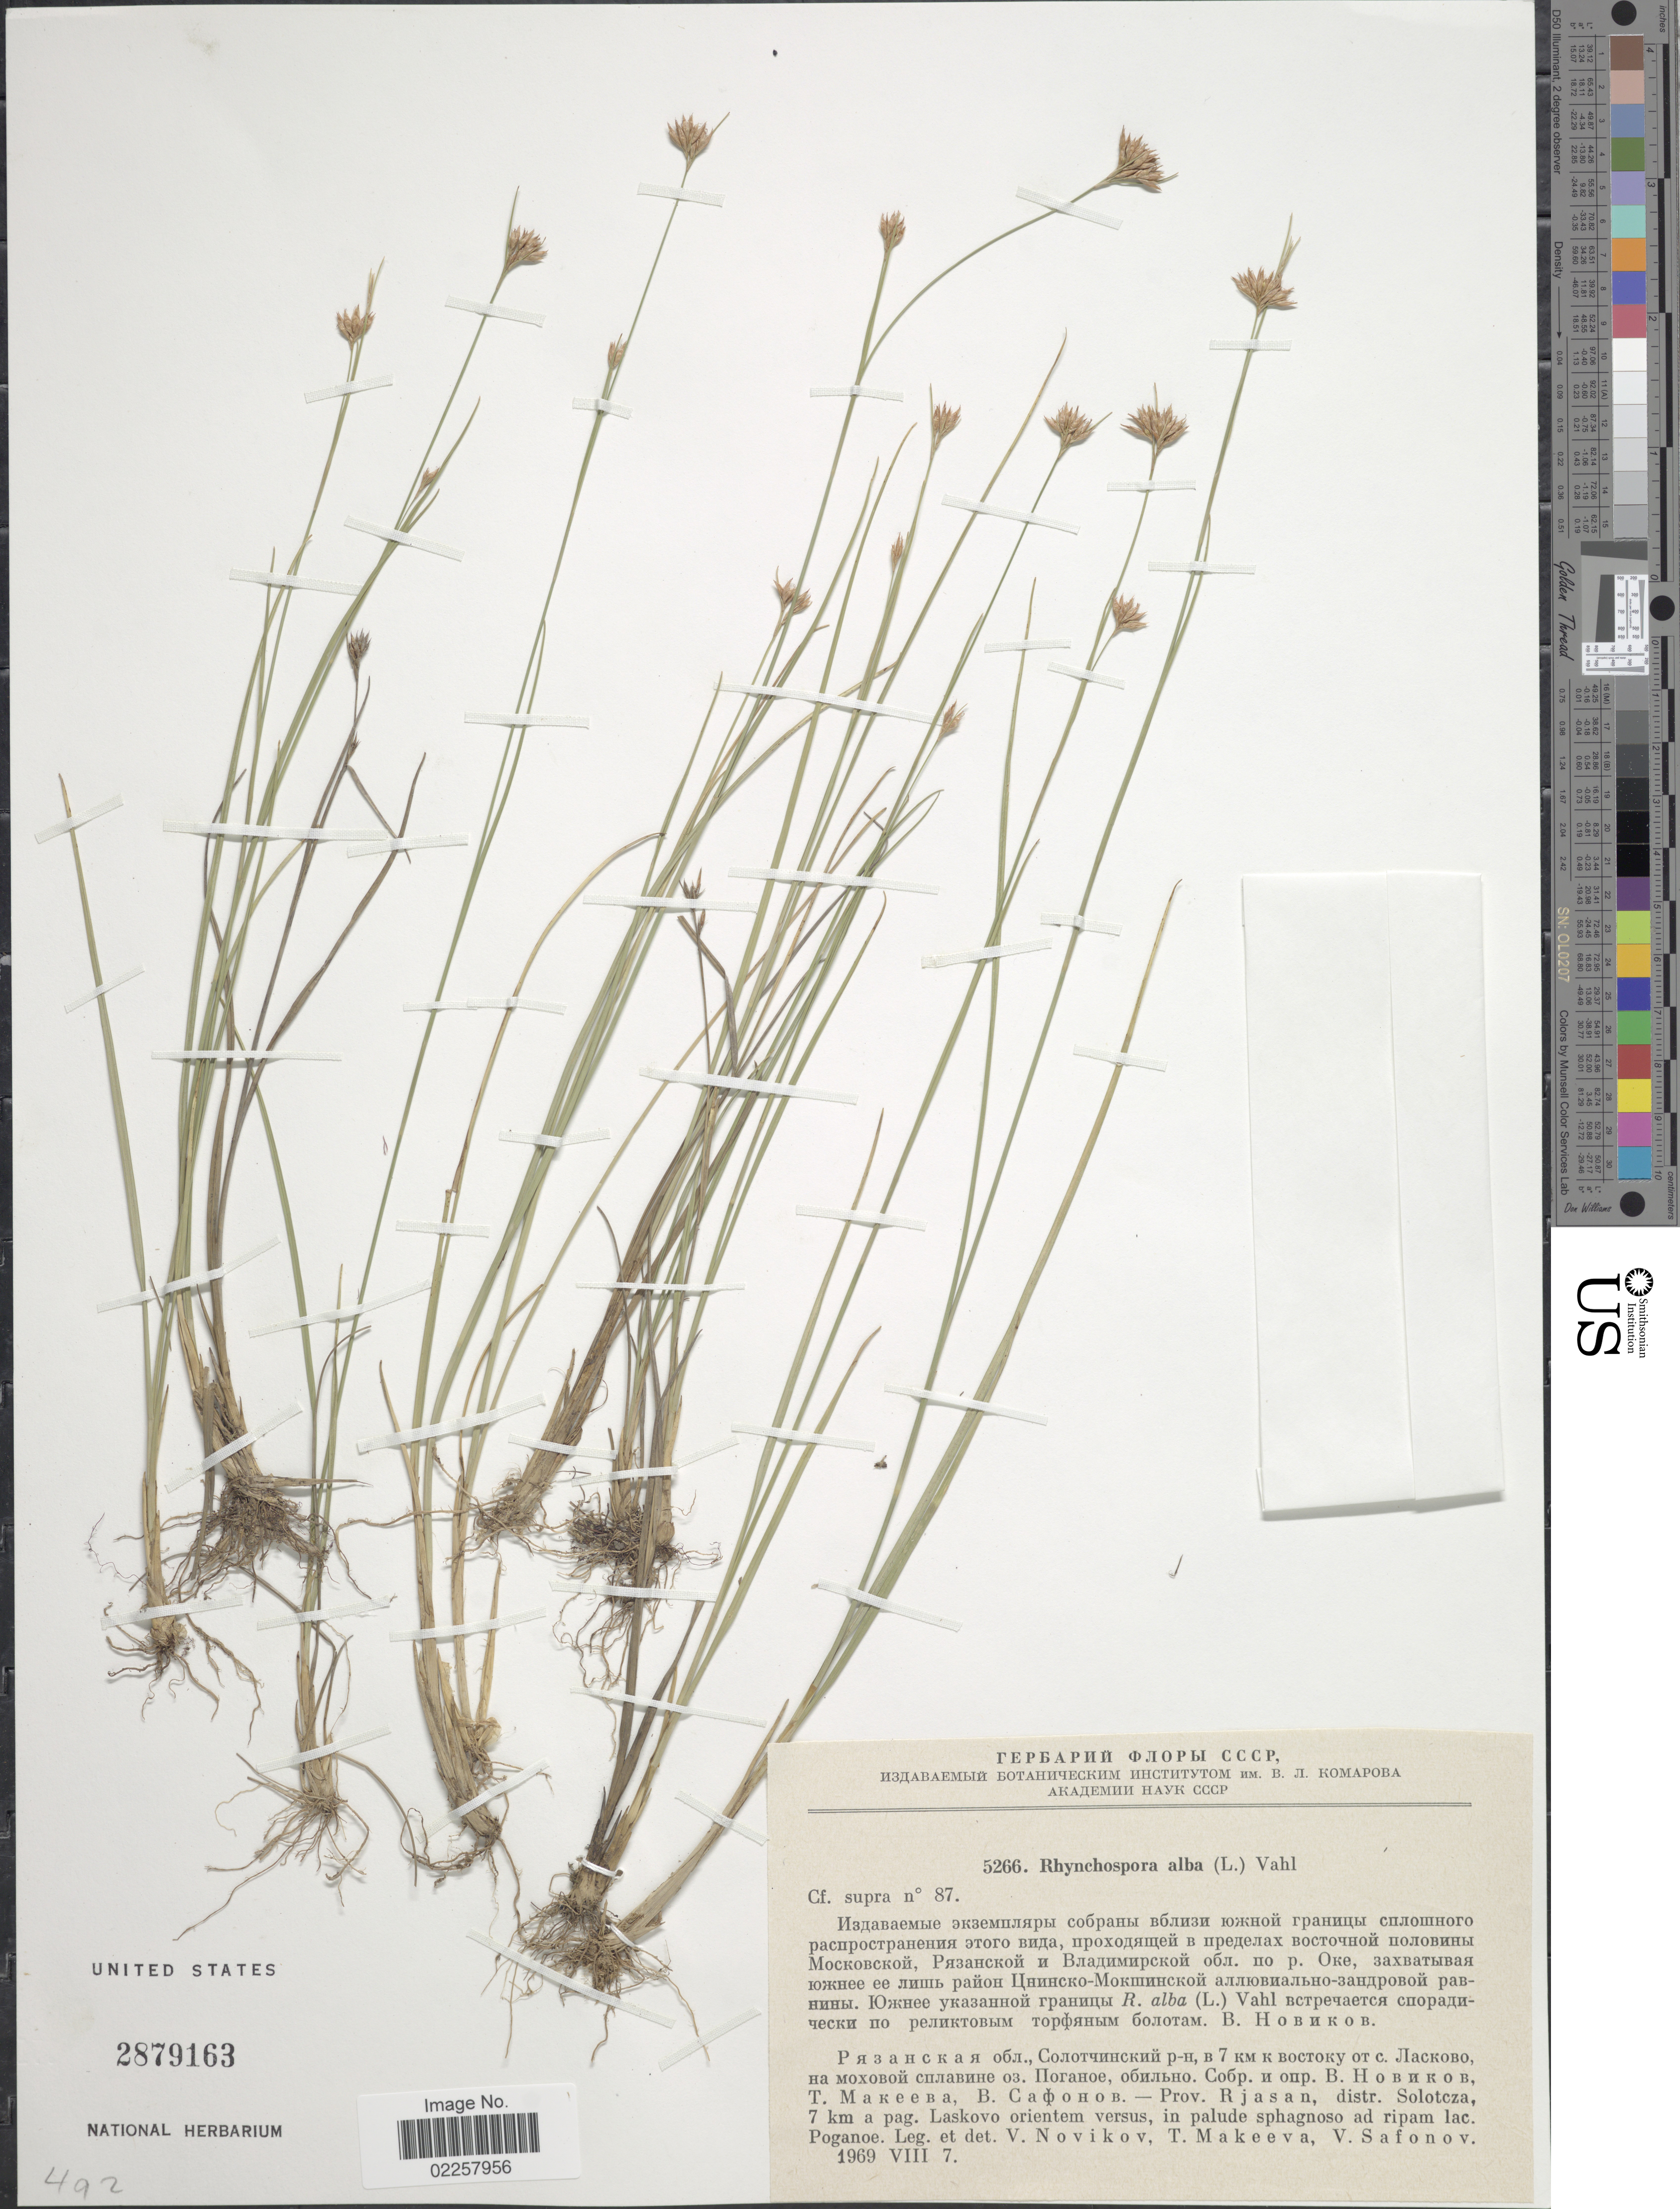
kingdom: Plantae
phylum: Tracheophyta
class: Liliopsida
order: Poales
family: Cyperaceae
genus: Rhynchospora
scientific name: Rhynchospora alba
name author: (L.) Vahl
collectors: V. Novikov, T. Makeeva & V. Safonov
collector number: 87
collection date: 1969-08-07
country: Russian Federation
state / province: Ryazan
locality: Prov. Rjasan, distr. Solotcza, 7 km a pag. Laskovo orientem versus, in palude sphagnoso ad ripam lac Poganoe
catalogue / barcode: US 2879163